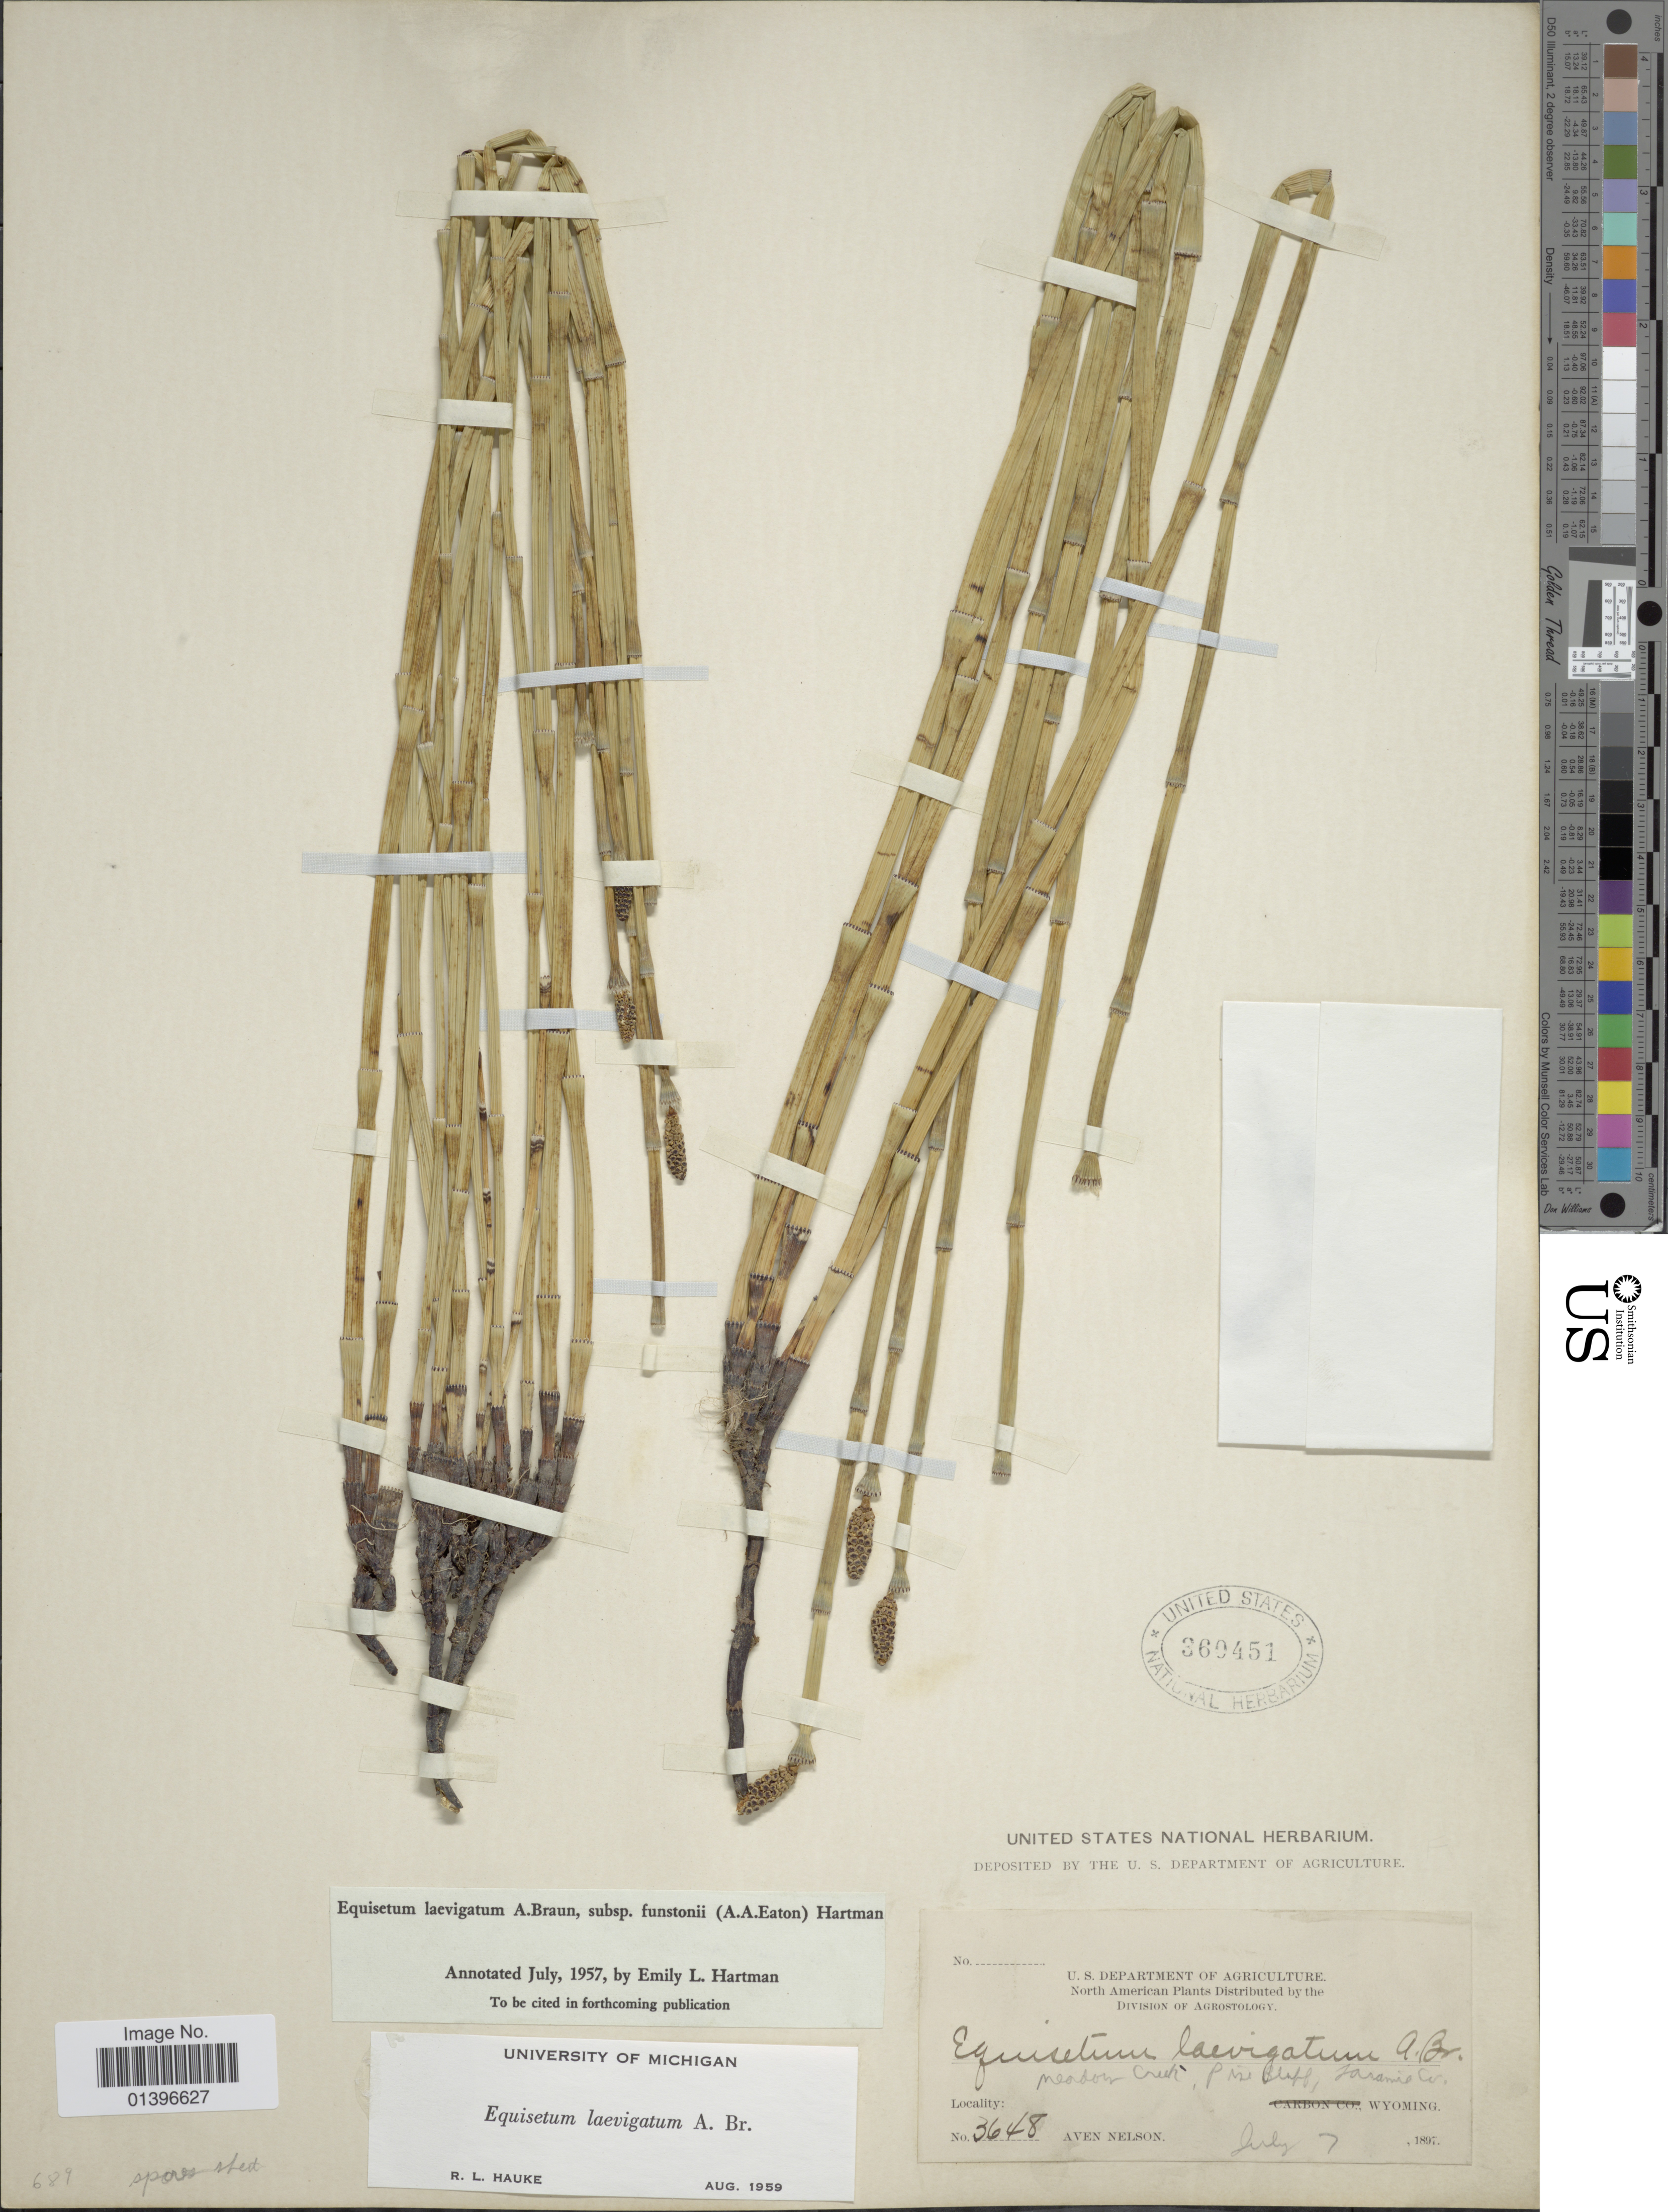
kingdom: Plantae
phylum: Tracheophyta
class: Polypodiopsida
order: Equisetales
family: Equisetaceae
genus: Equisetum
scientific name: Equisetum laevigatum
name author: A. Braun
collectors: A. Nelson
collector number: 3648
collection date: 1897-07-07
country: United States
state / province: Wyoming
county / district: Laramie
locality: Meadow Creek, Pine Cliff, Laramie Co.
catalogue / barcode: US 369451